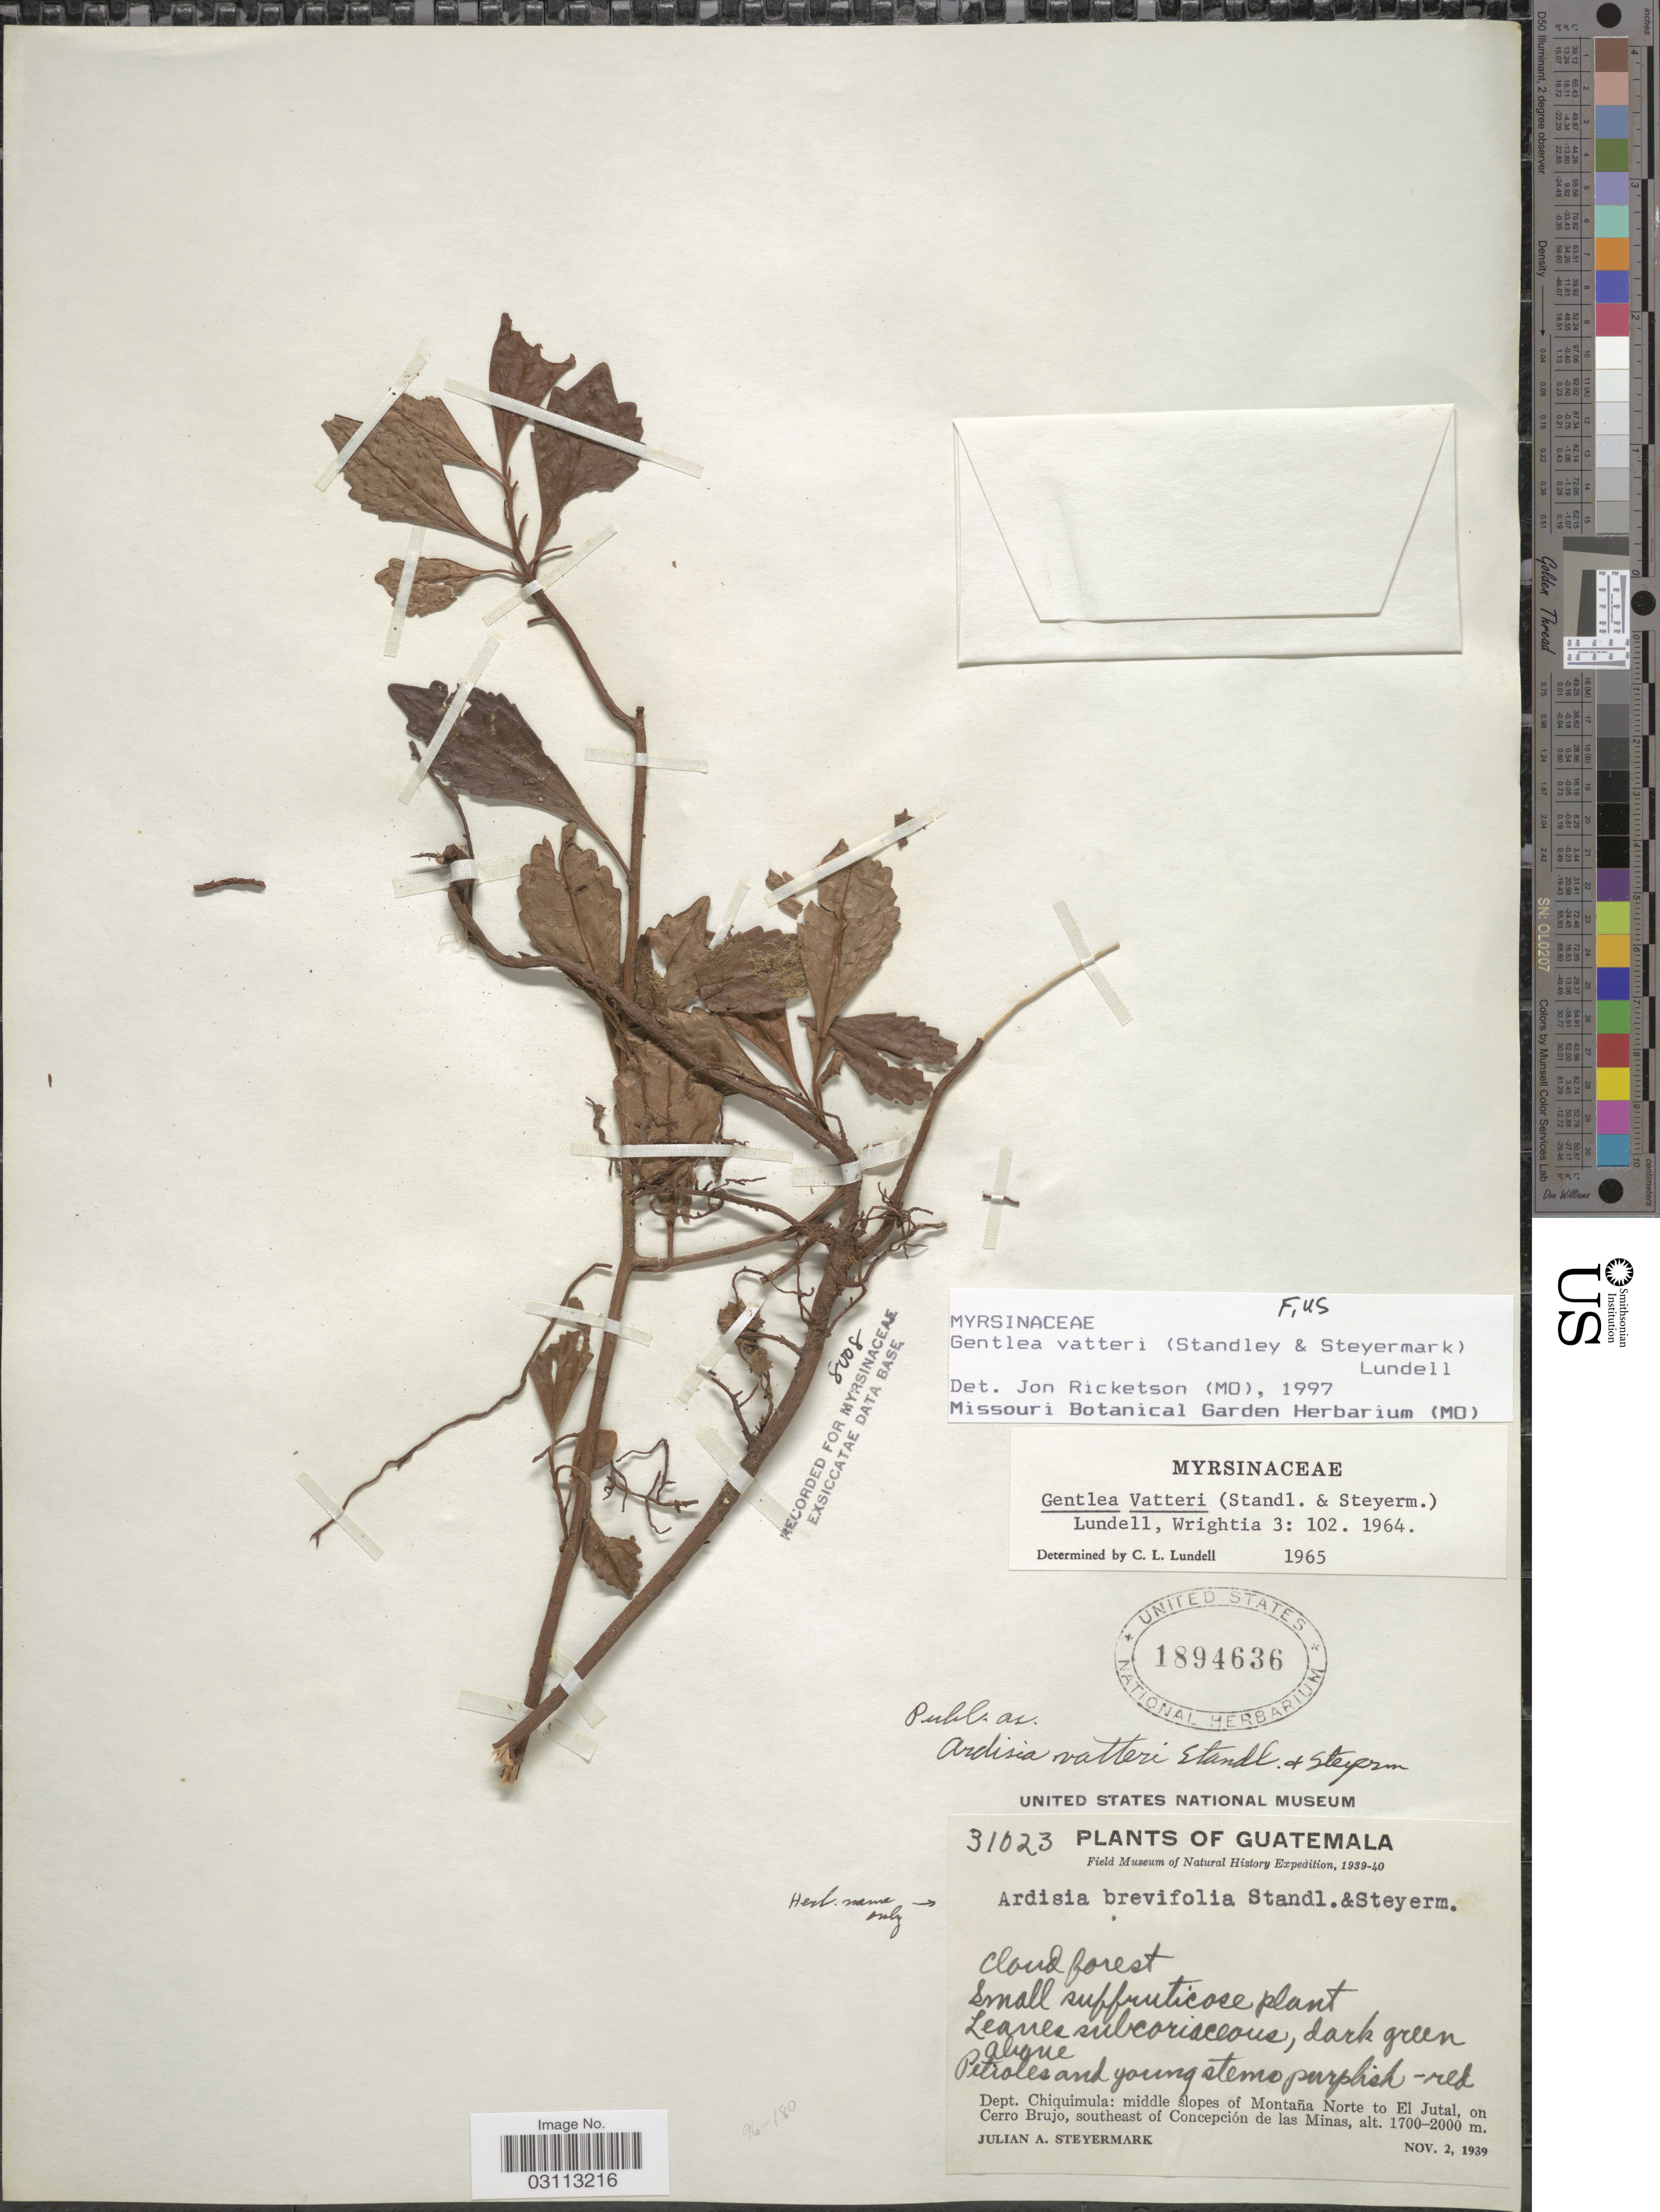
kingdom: Plantae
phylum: Tracheophyta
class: Magnoliopsida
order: Ericales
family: Primulaceae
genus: Gentlea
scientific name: Gentlea vatteri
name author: (Standl. & Steyerm.) Lundell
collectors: J. Steyermark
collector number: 31023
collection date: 1939-11-02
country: Guatemala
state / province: Chiquimula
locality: Dept. Chiquimula: middle slopes of Montaía Norte to El Jutal, on Cerro Bruji, southeast of Concepción de las Minas.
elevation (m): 1700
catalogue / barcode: US 1894636